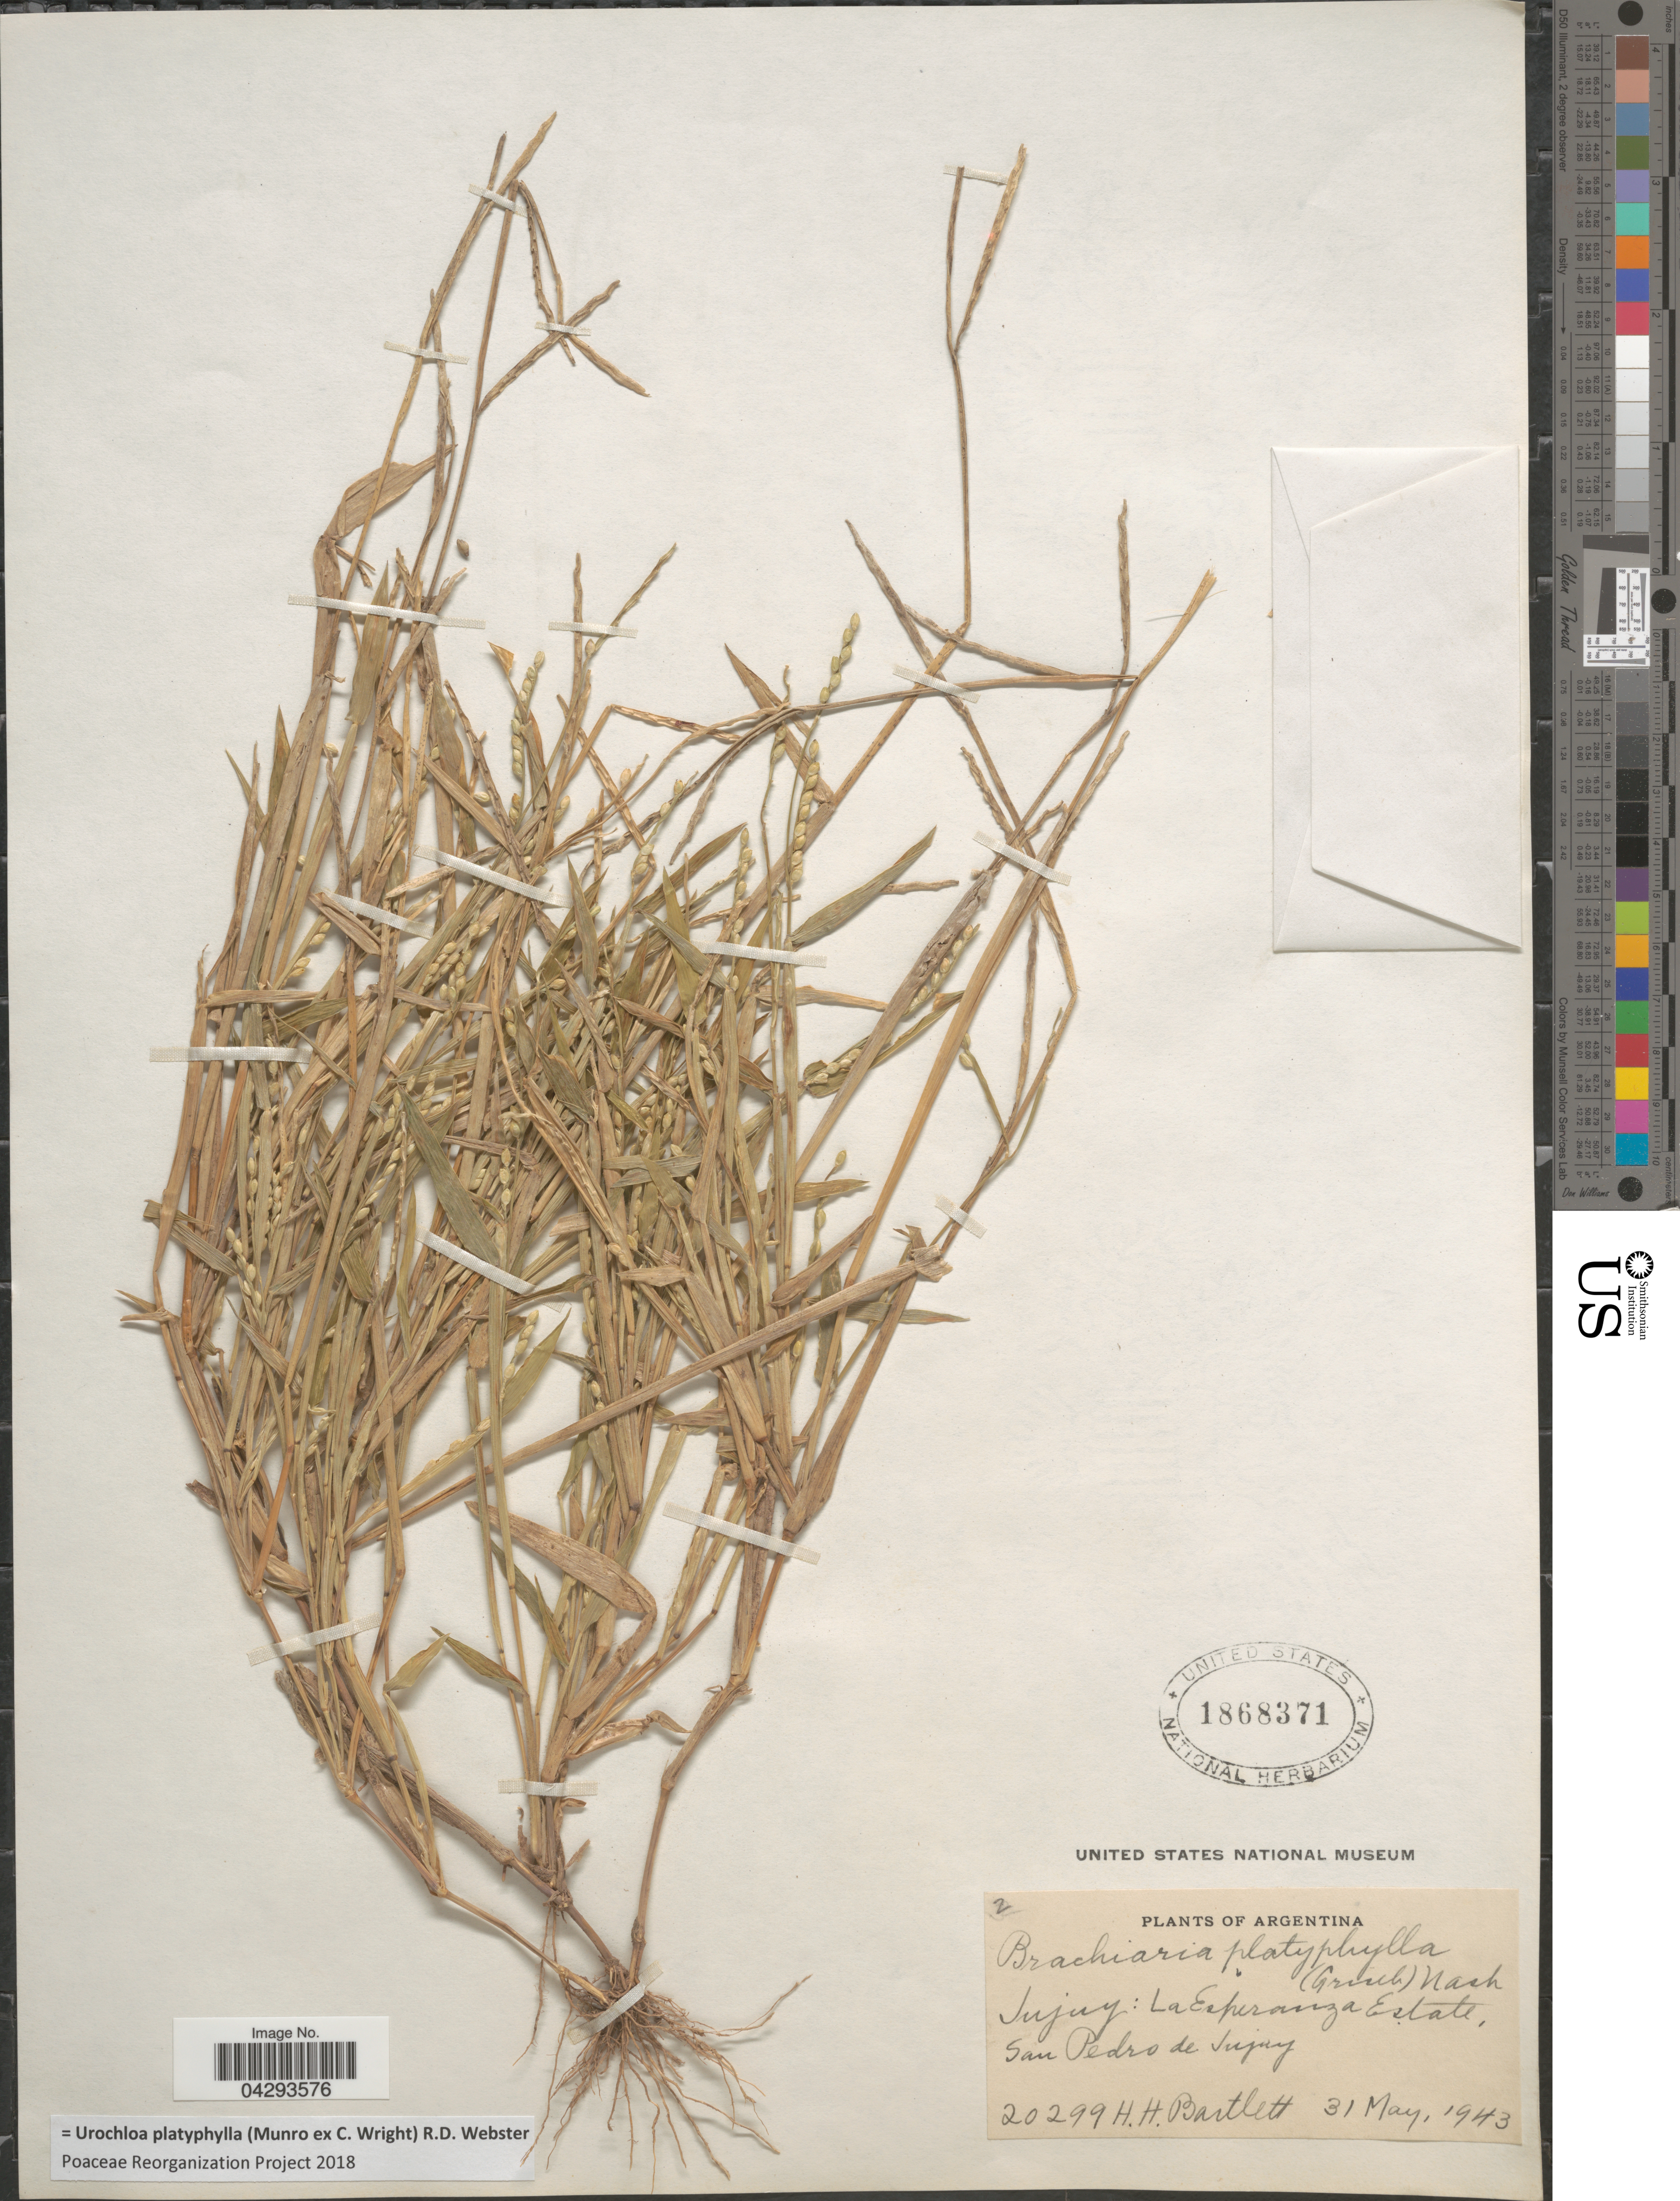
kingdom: Plantae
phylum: Tracheophyta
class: Liliopsida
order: Poales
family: Poaceae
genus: Urochloa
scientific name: Urochloa platyphylla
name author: (Munro ex C. Wright) R.D. Webster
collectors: H. H. Bartlett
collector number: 20299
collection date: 1943-05-31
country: Argentina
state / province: Jujuy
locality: La Esperanza Estate, San Pedro de Jujuy.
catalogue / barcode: US 1868371